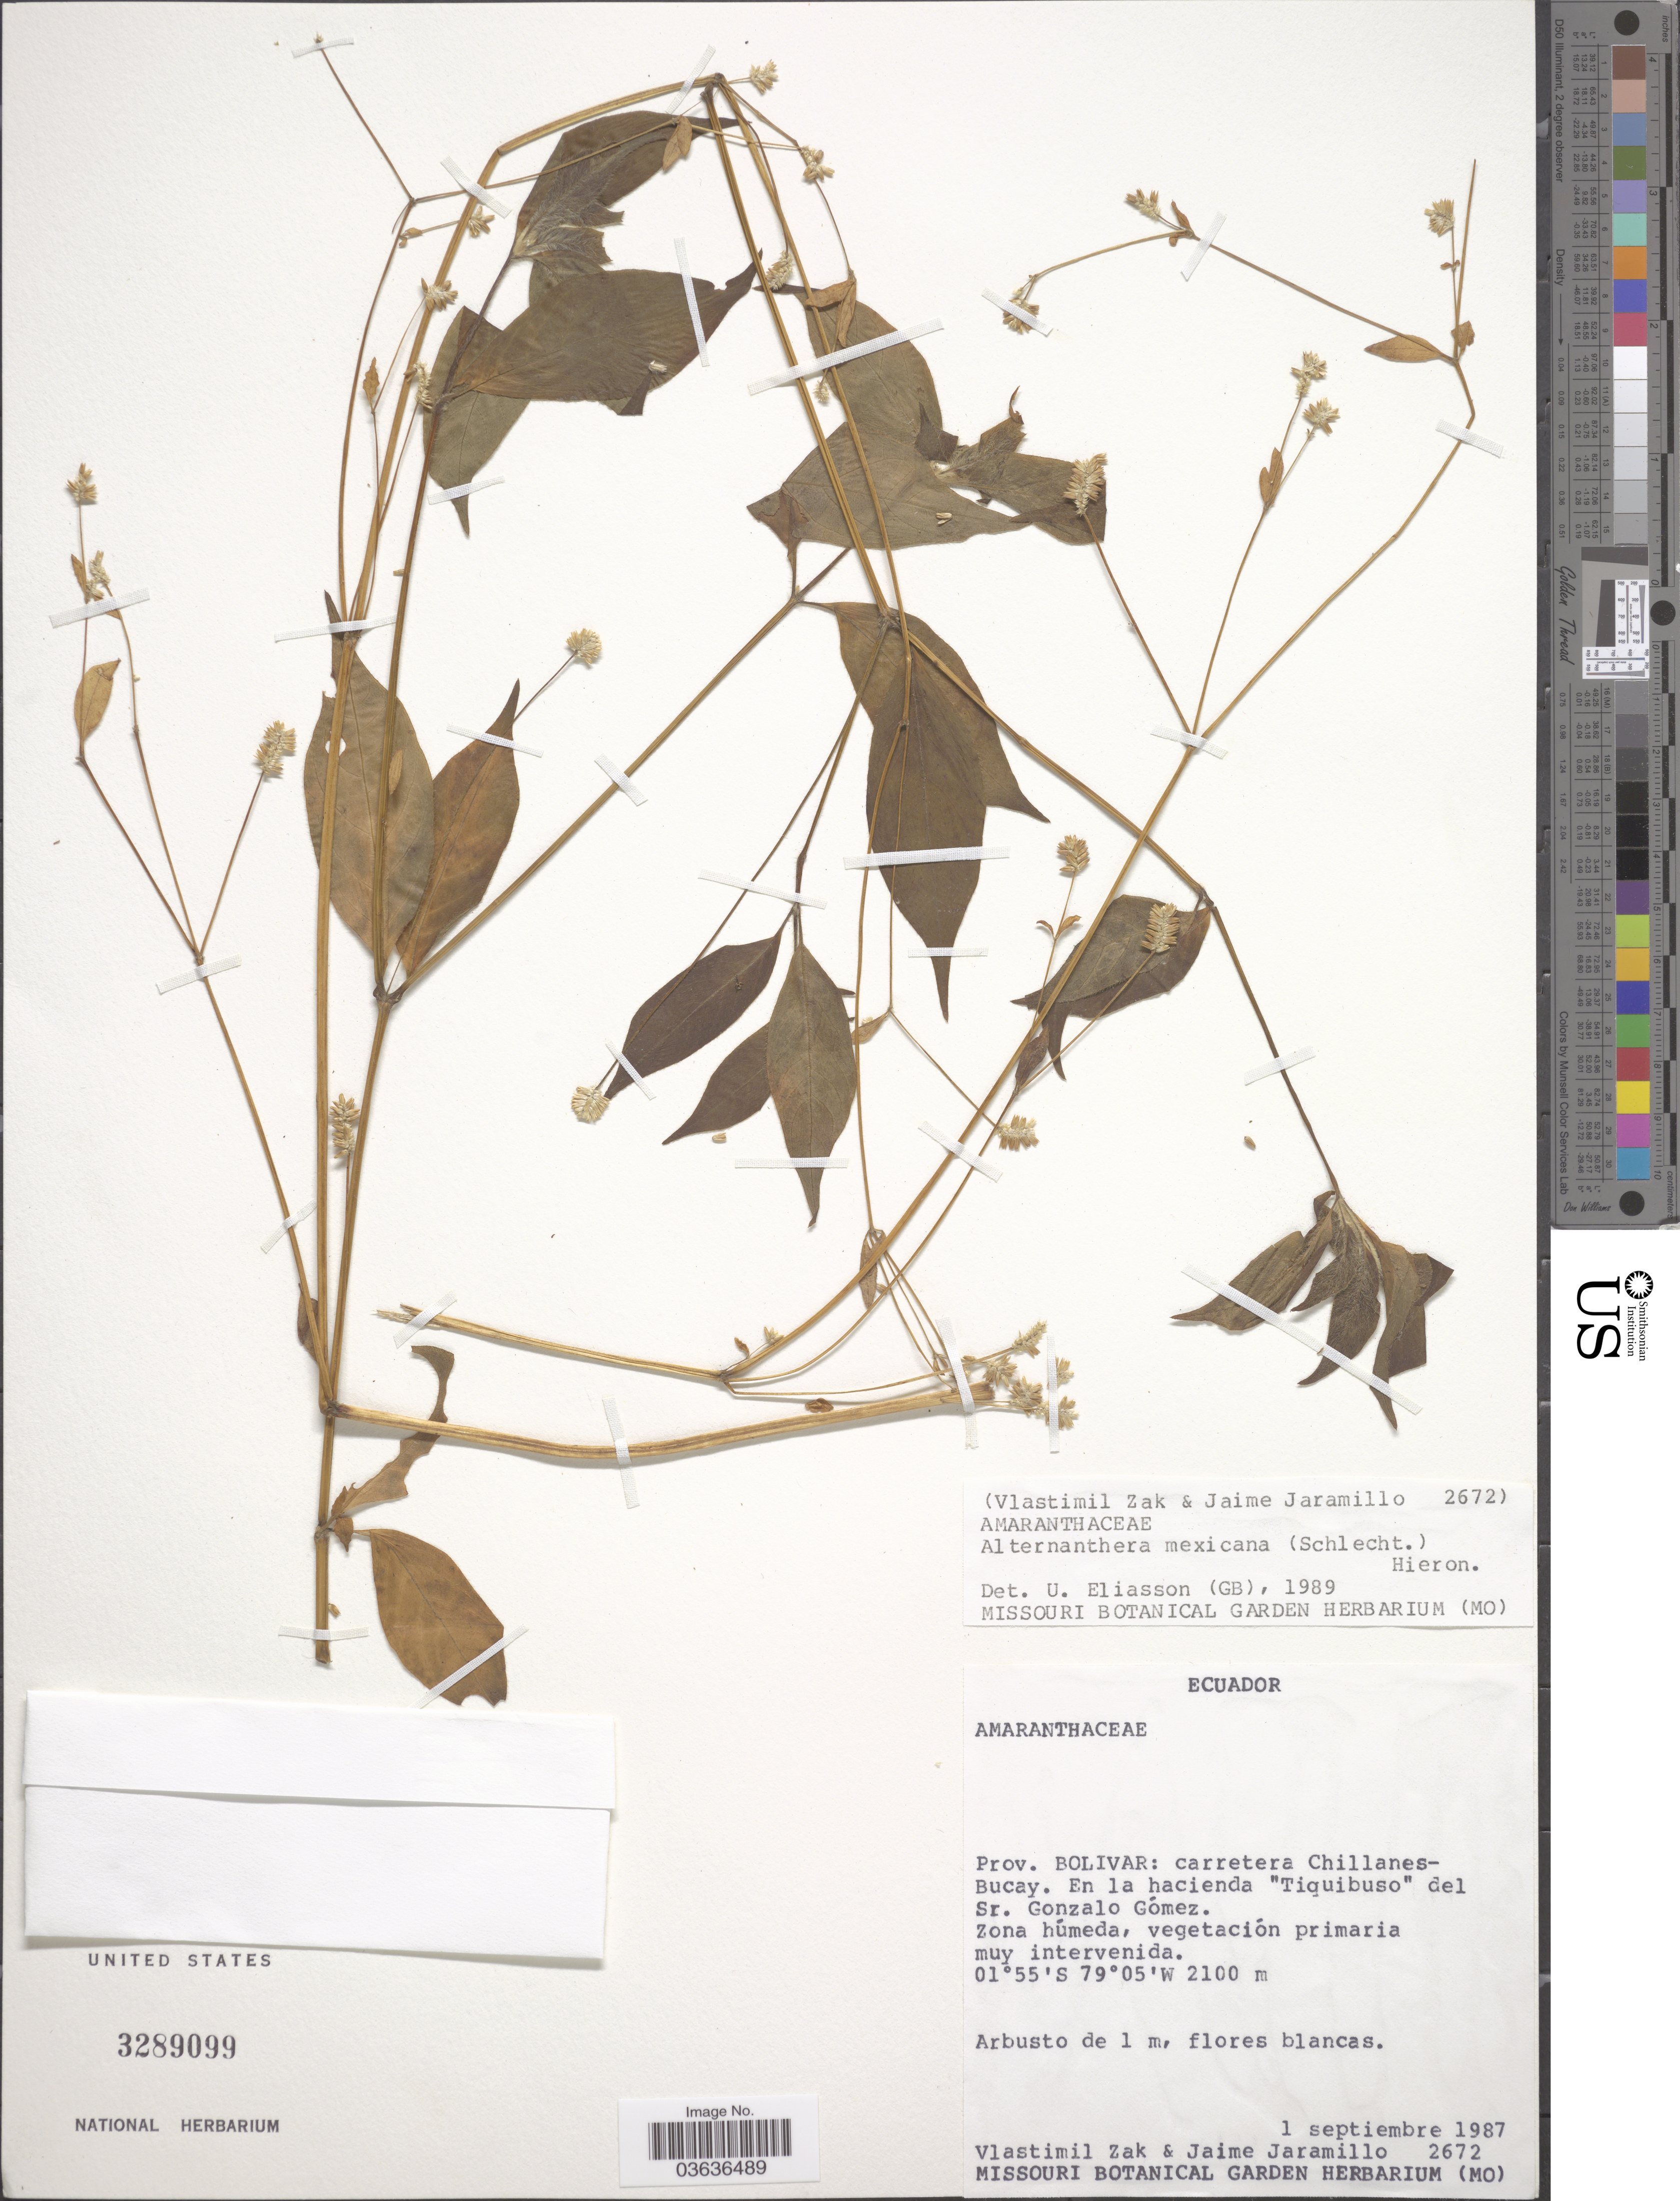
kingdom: Plantae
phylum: Tracheophyta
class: Magnoliopsida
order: Caryophyllales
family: Amaranthaceae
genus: Alternanthera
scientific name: Alternanthera mexicana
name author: Moq.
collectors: V. Zak & J. Jaramillo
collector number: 2672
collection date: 1987-09-01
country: Ecuador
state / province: Bolívar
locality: Carretera Chillanes-Bucay. En la hacienda "Tiquibuso" del Sr. Gonzalo Gómez.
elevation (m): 2100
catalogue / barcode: US 3289099